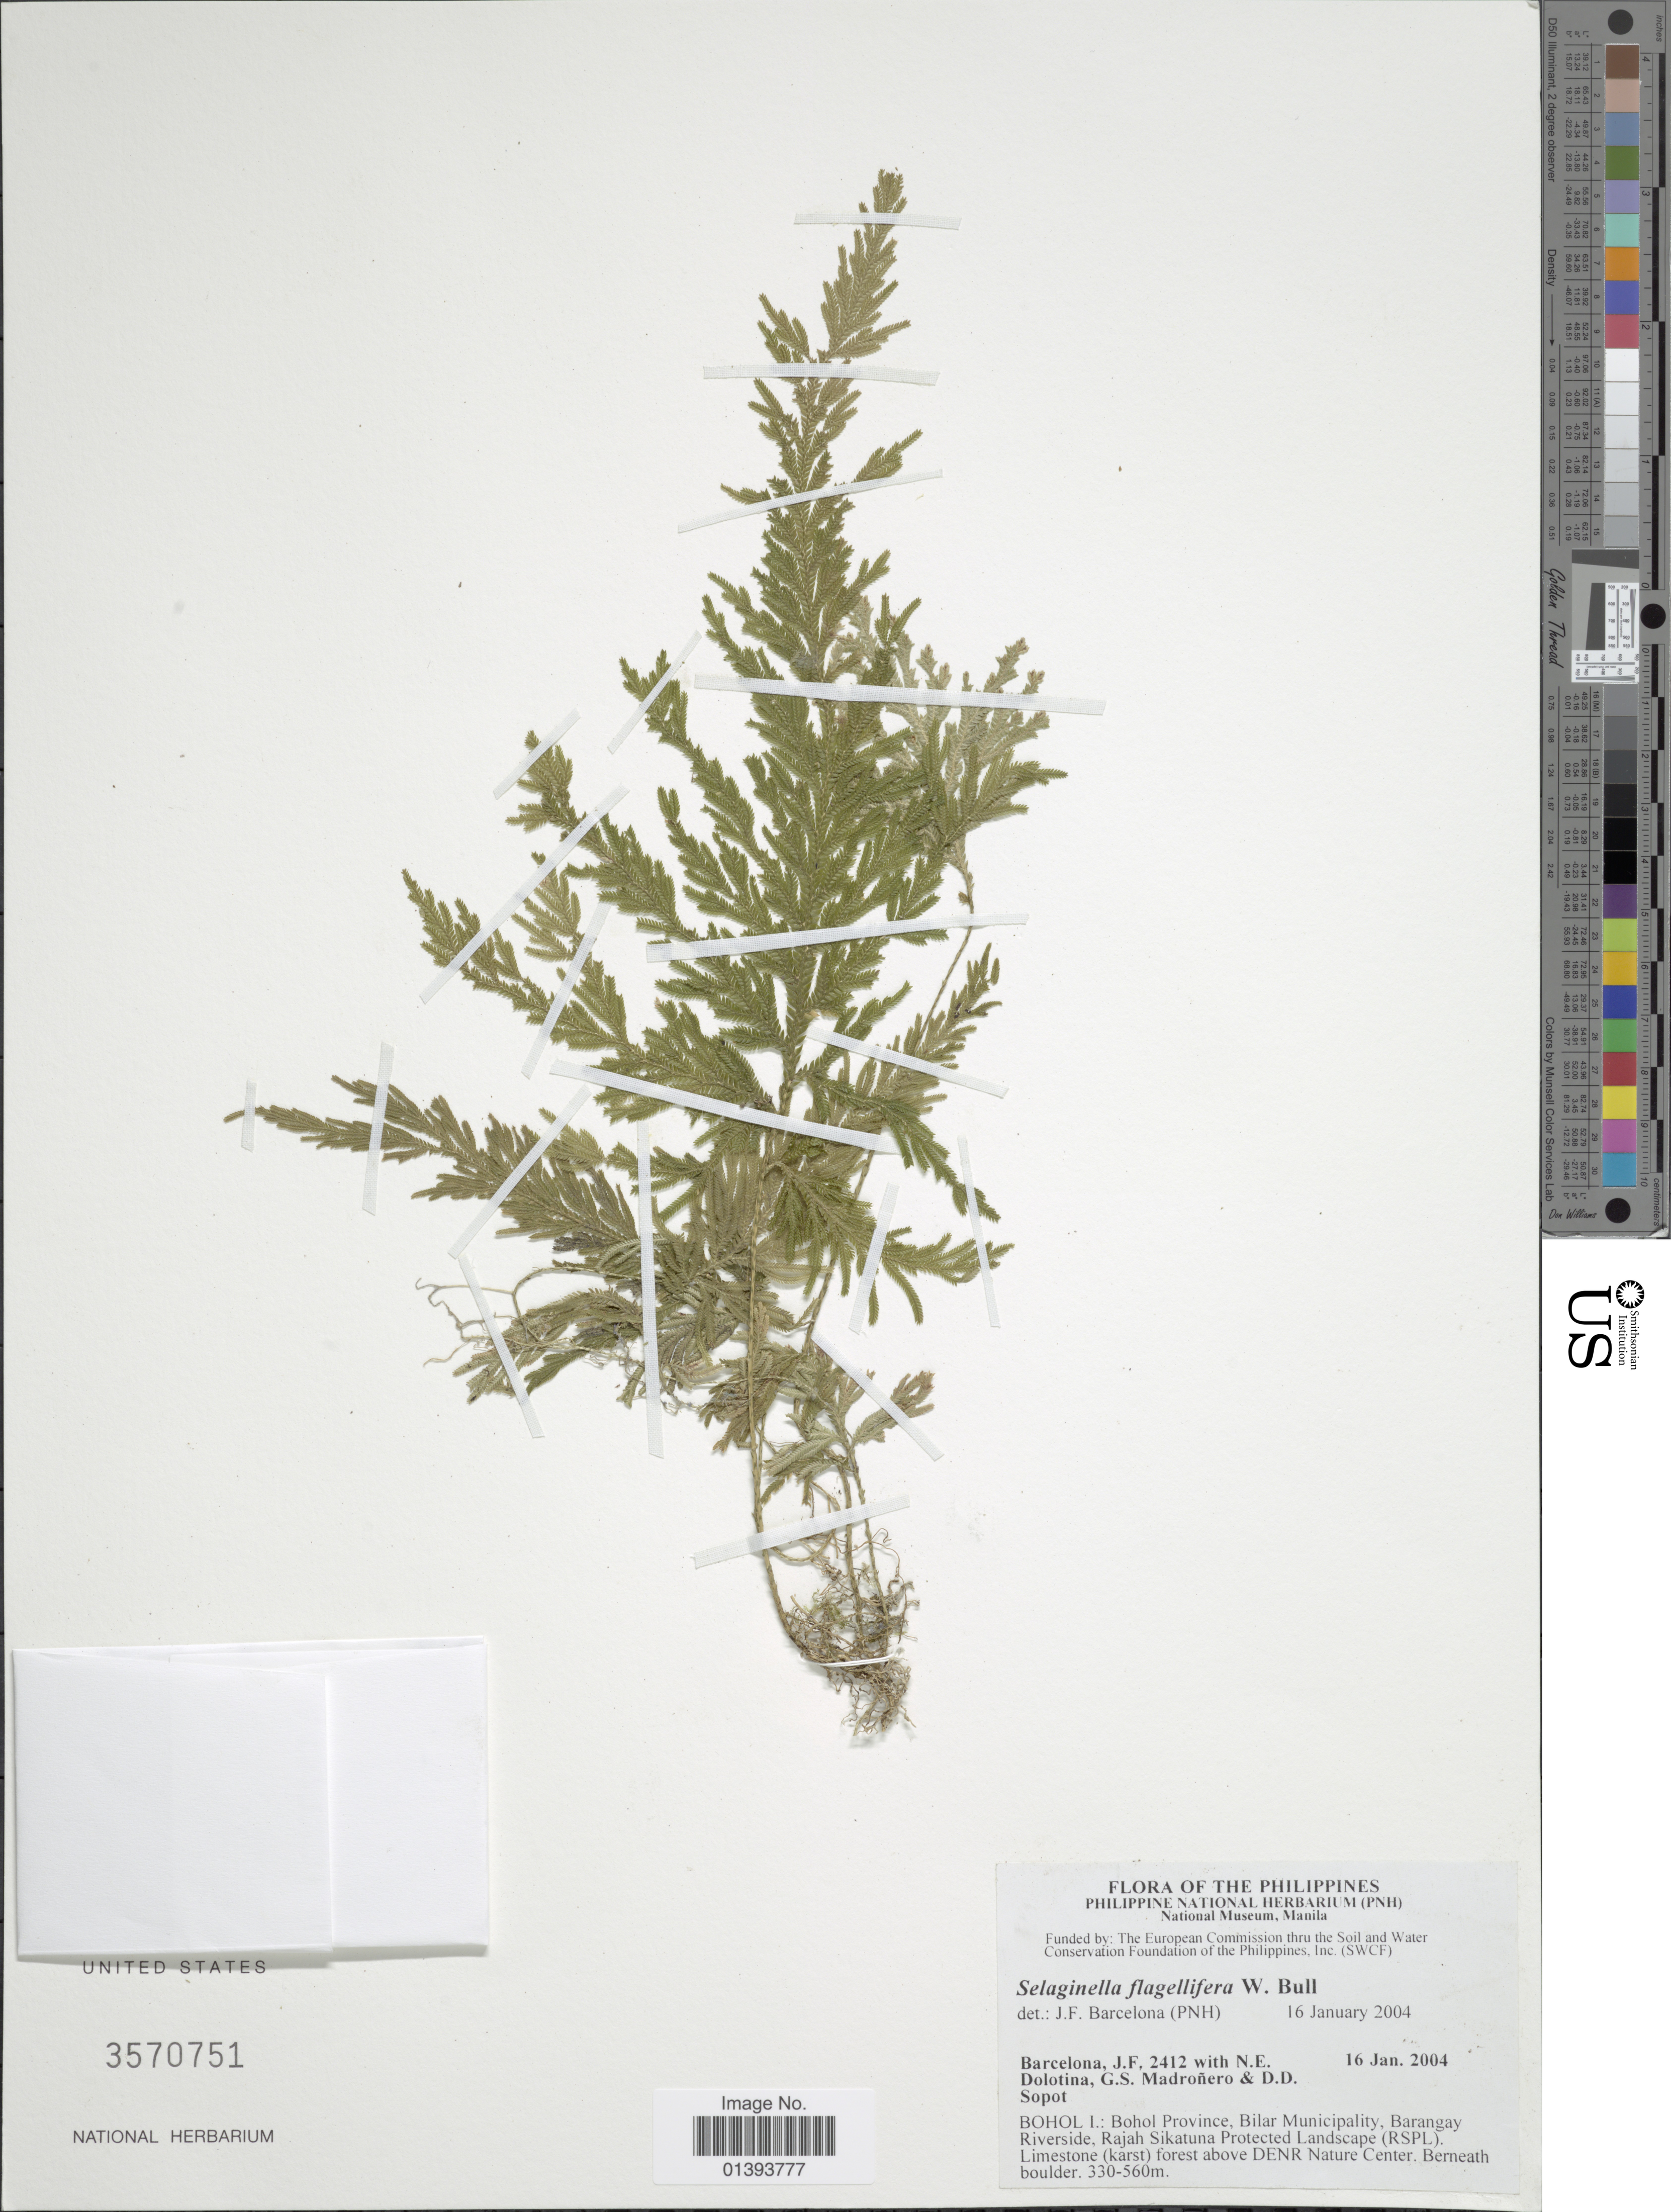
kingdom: Plantae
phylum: Tracheophyta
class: Lycopodiopsida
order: Selaginellales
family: Selaginellaceae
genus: Selaginella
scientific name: Selaginella flagellifera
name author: W. Bull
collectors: J. F. Barcelona, N. Dolotina, G. Madroñero & D. Sopot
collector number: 2412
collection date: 2004-01-16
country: Philippines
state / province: Central Visayas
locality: Bohol I.: Bohol Province, Bilar Municipality, Barangay Riverside, Rajah Sikatuna protected Landscape (RSPL) limestone(karts forest above DENR Nature center, Berneath boulder.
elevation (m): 330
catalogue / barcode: US 3570751